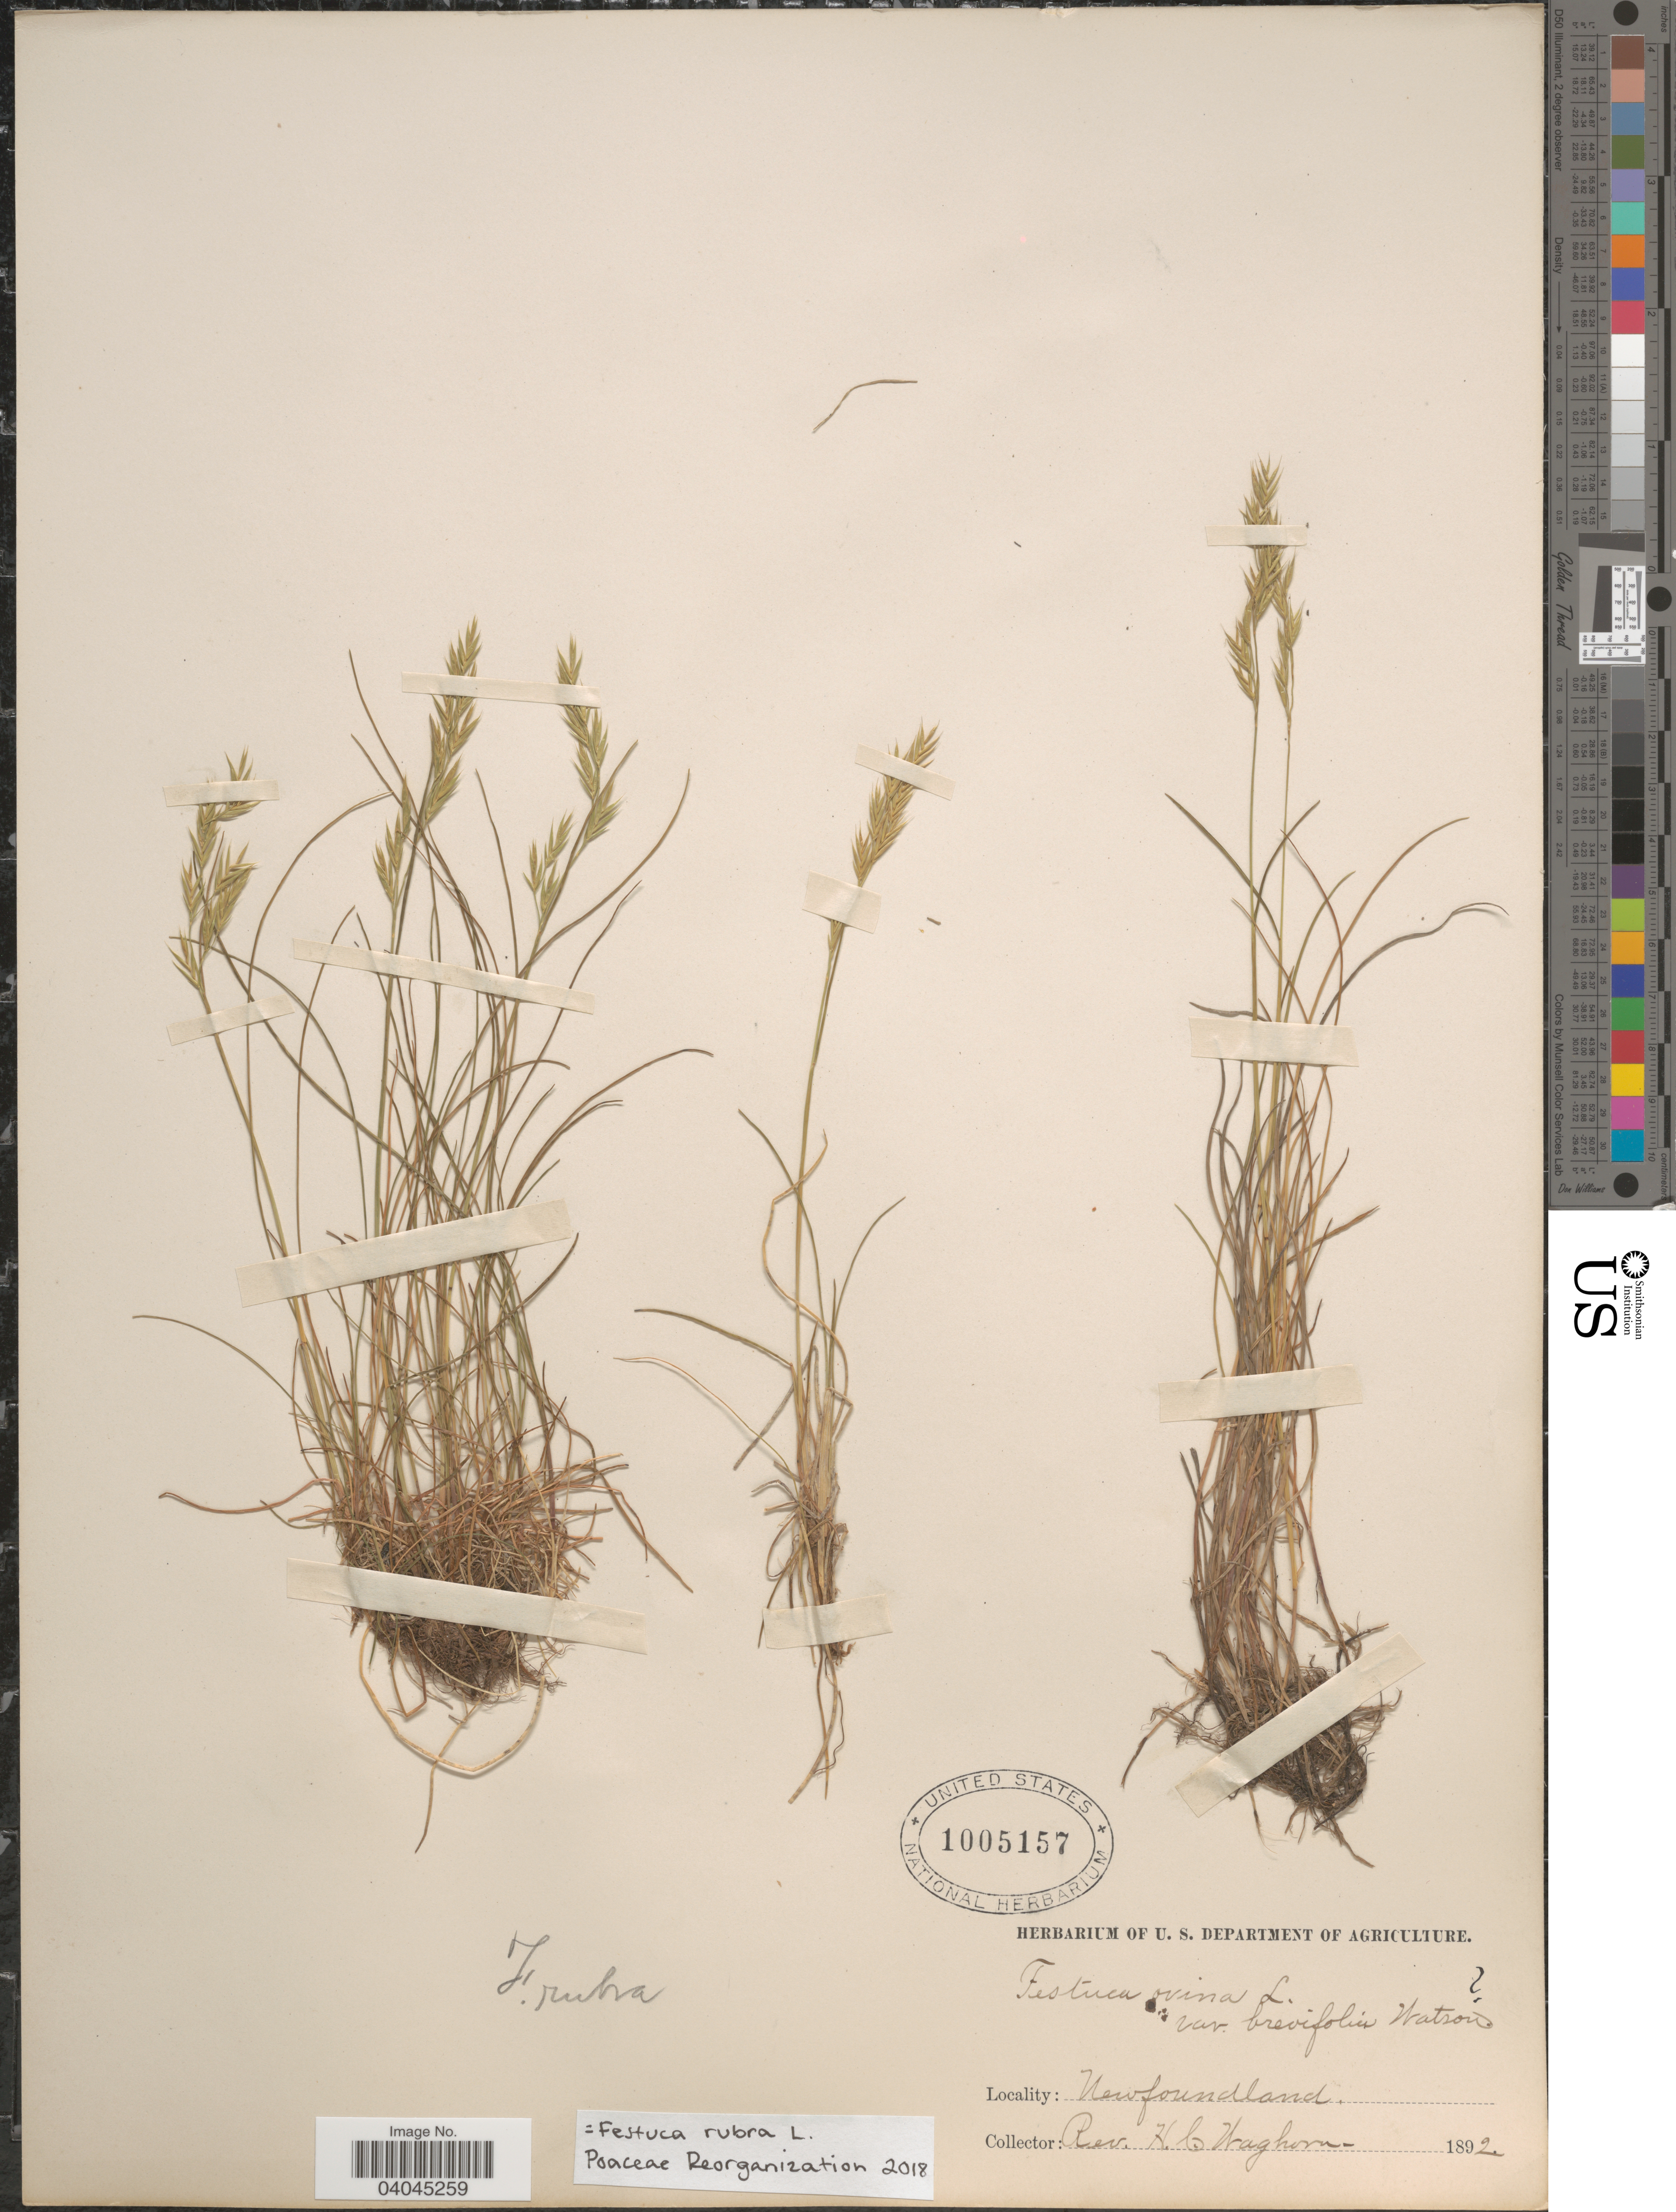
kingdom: Plantae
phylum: Tracheophyta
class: Liliopsida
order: Poales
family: Poaceae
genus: Festuca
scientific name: Festuca rubra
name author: L.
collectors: H. Waghorn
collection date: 1892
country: Canada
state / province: Newfoundland and Labrador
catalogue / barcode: US 1005157